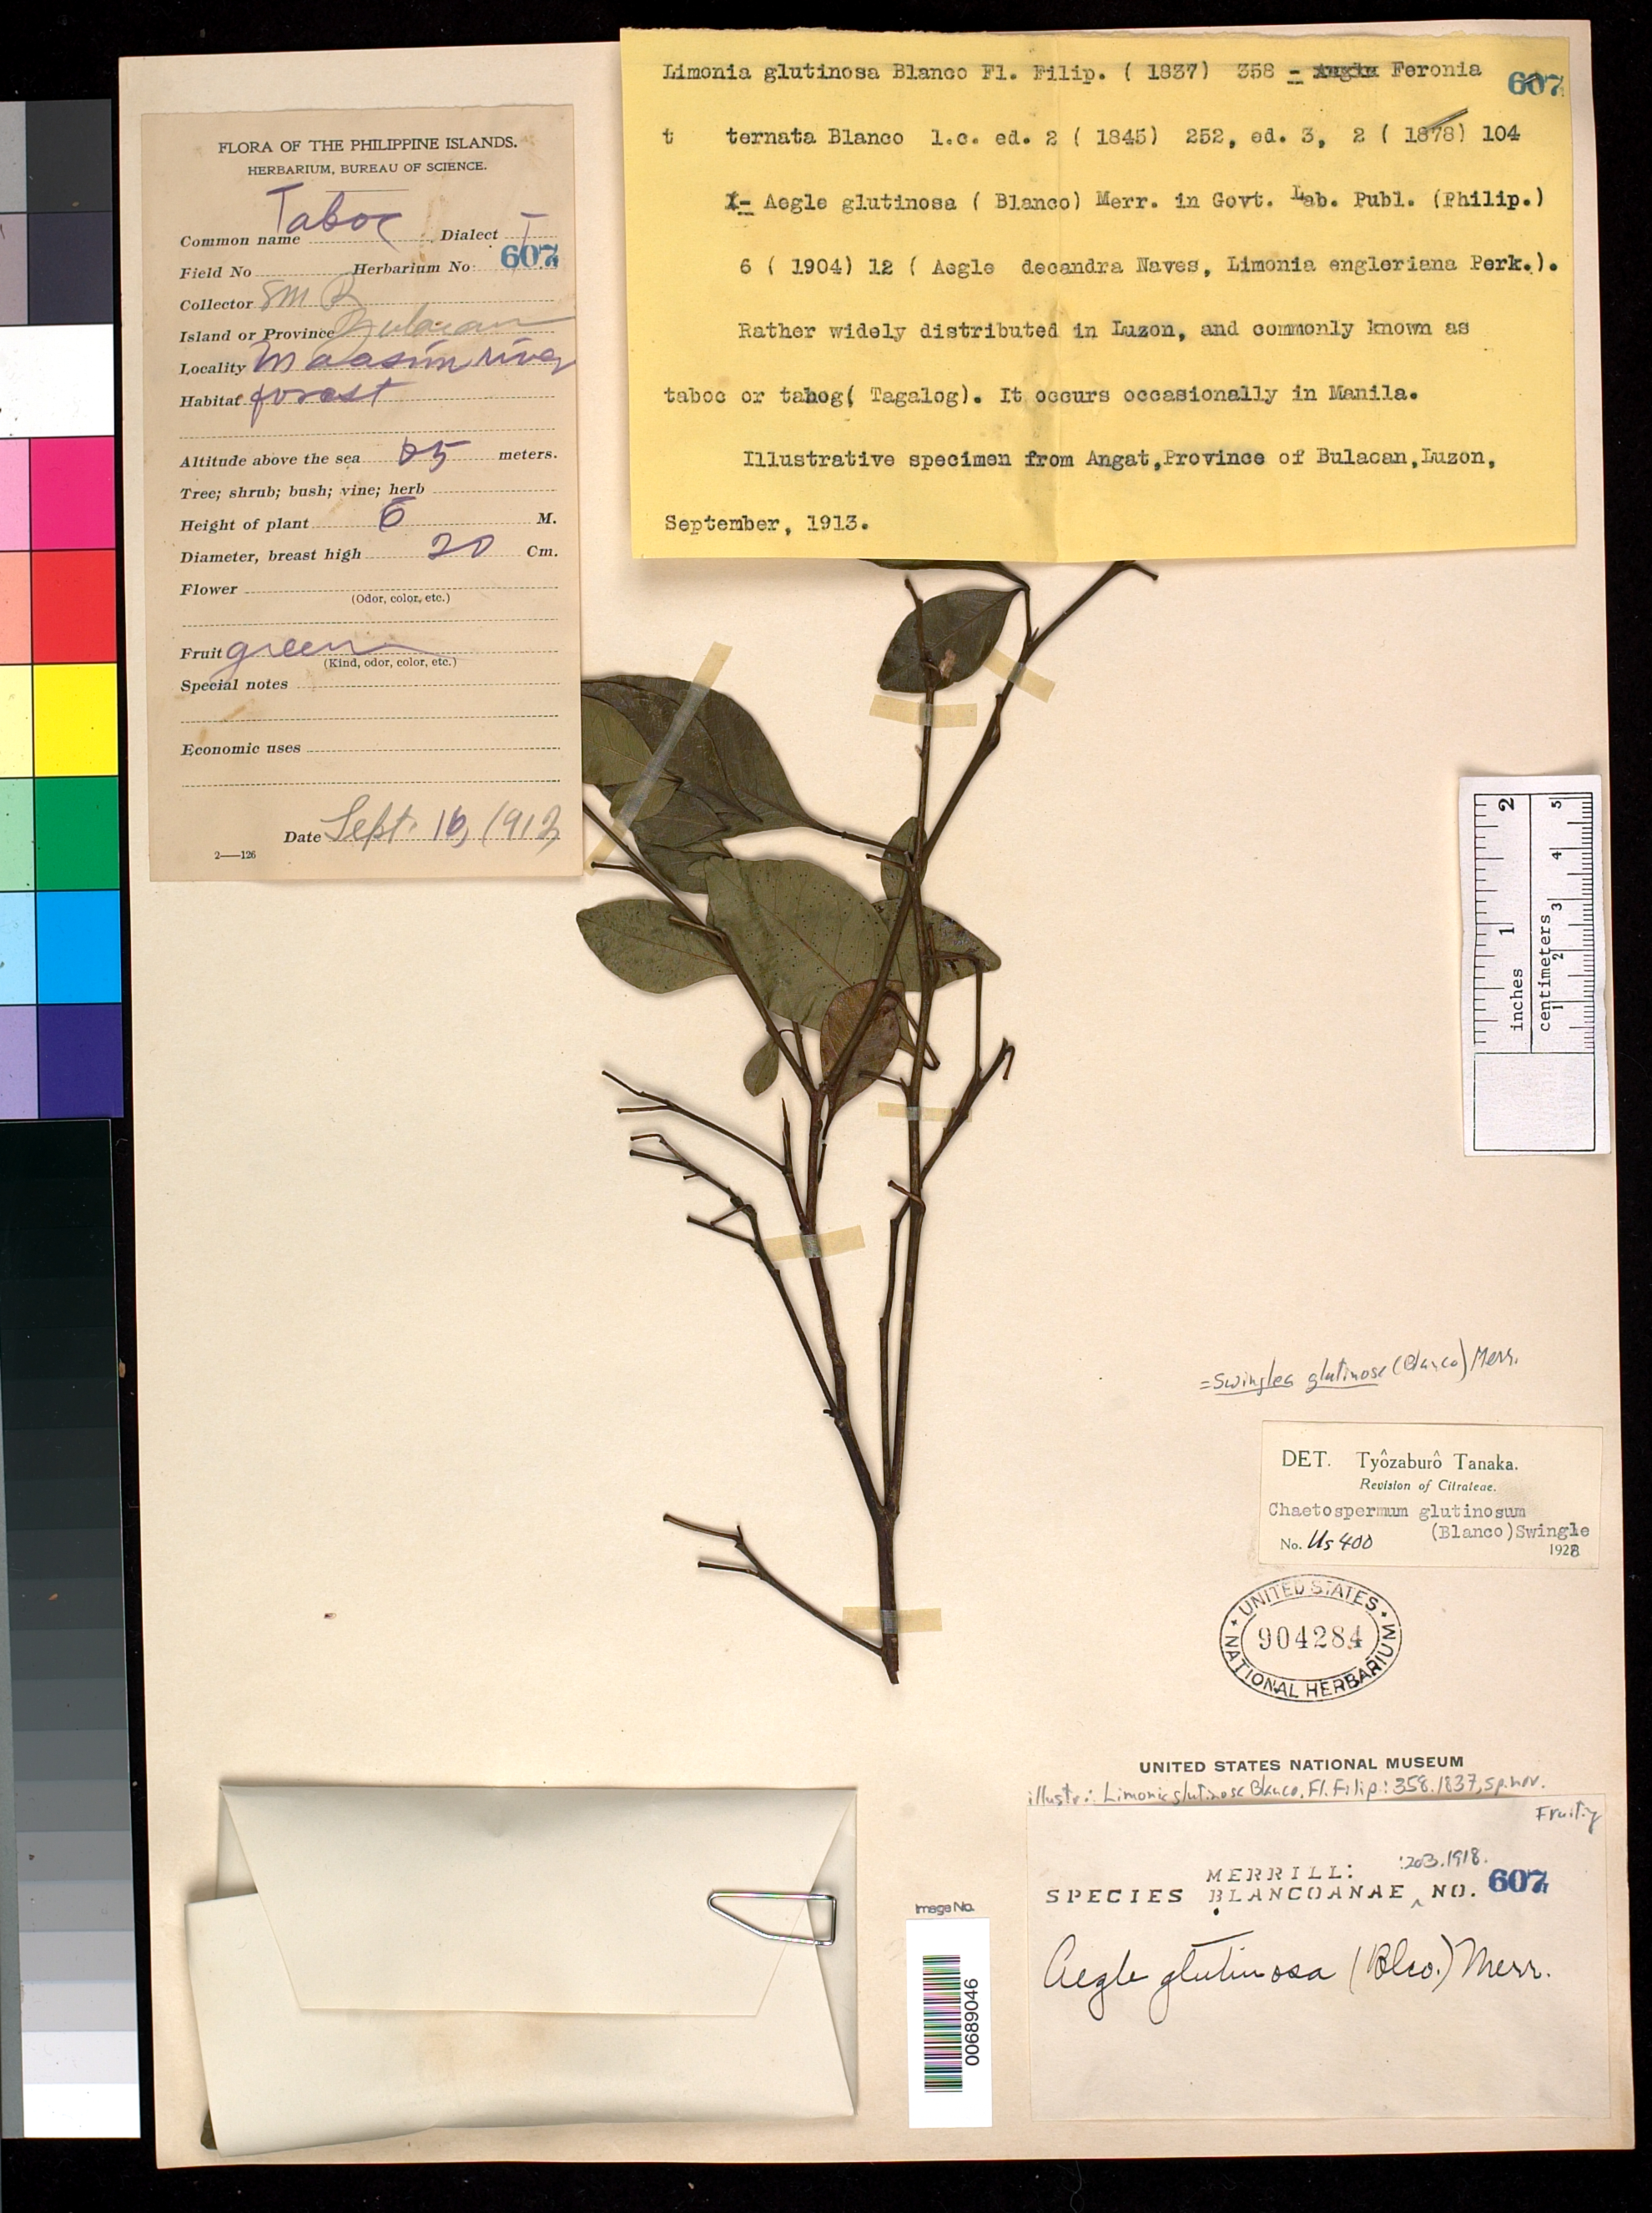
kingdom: Plantae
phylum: Tracheophyta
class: Magnoliopsida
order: Sapindales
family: Rutaceae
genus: Swinglea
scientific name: Swinglea glutinosa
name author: (Blanco) Merr.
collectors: M. Ramos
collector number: Sp. Blancoan. 0607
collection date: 1913-09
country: Philippines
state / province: Central Luzon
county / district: Bulacan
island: Luzon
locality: Maasim River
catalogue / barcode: US 904284